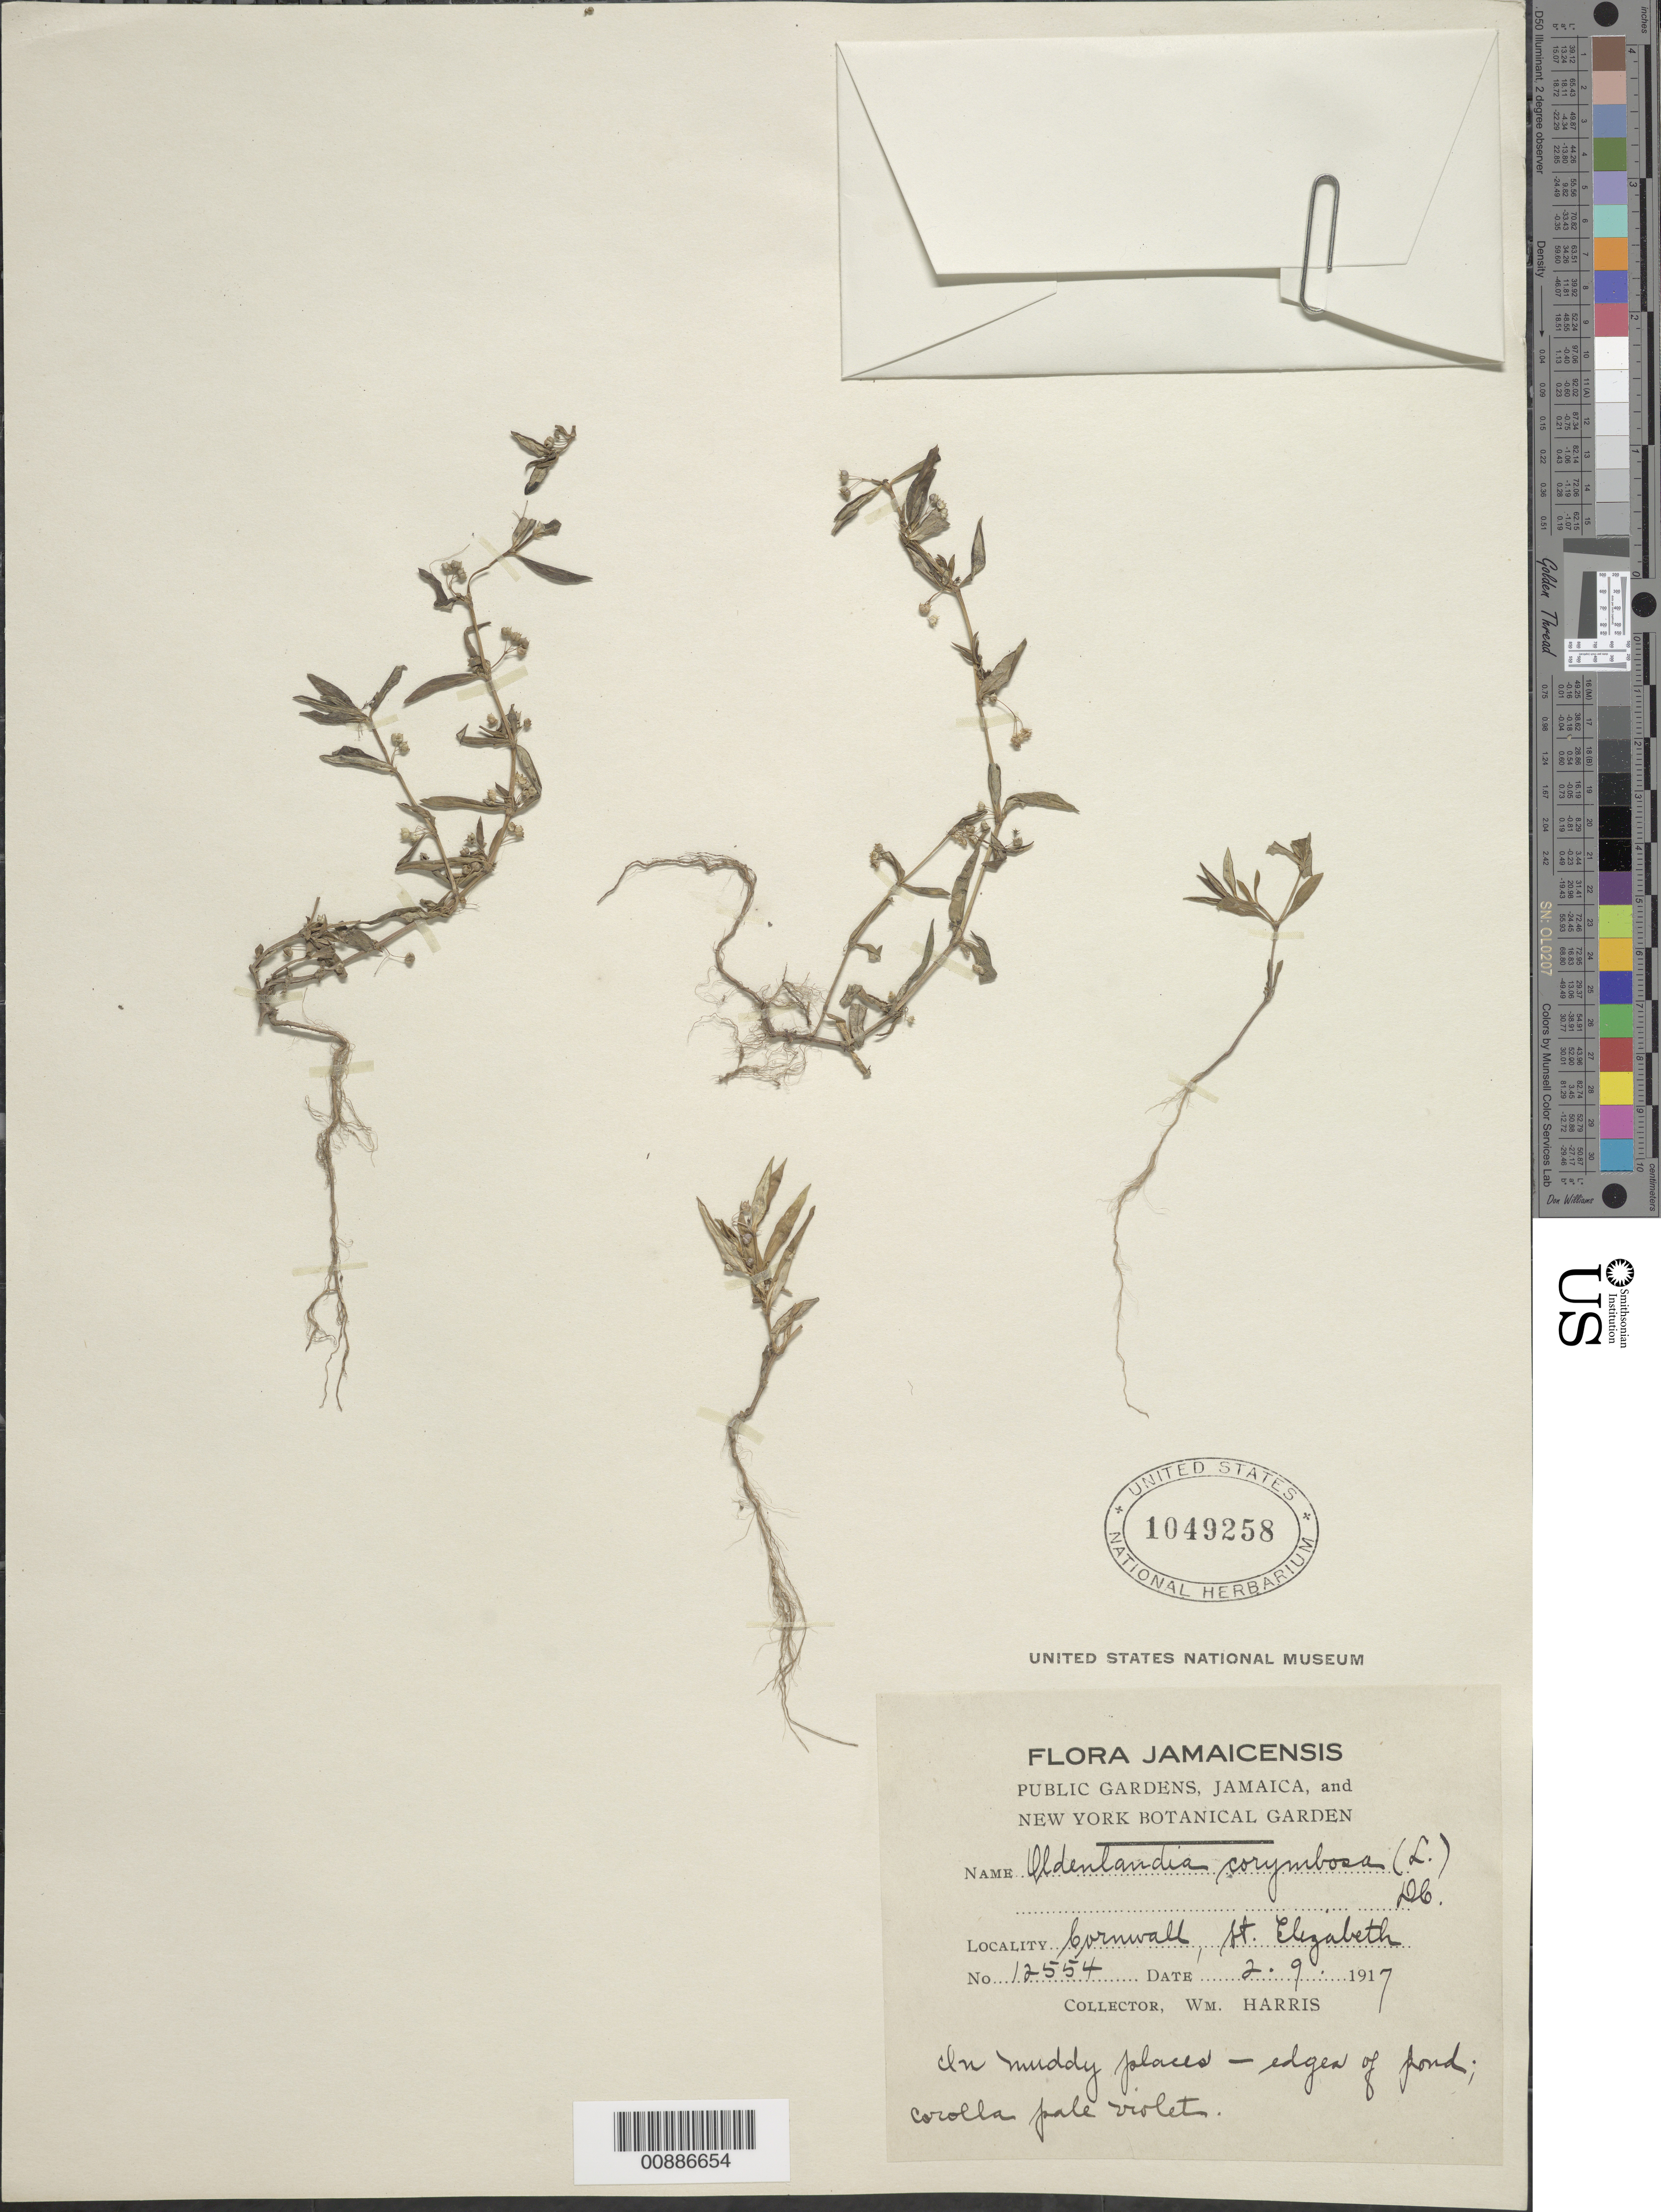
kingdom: Plantae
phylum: Tracheophyta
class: Magnoliopsida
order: Gentianales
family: Rubiaceae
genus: Oldenlandia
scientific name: Oldenlandia corymbosa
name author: L.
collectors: W. H. Harris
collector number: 12554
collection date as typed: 02 Sep 1917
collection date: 1917-09-02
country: Jamaica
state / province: Saint Elizabeth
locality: Cornwall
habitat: In muddy places, edges of pond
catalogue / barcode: US 1049258